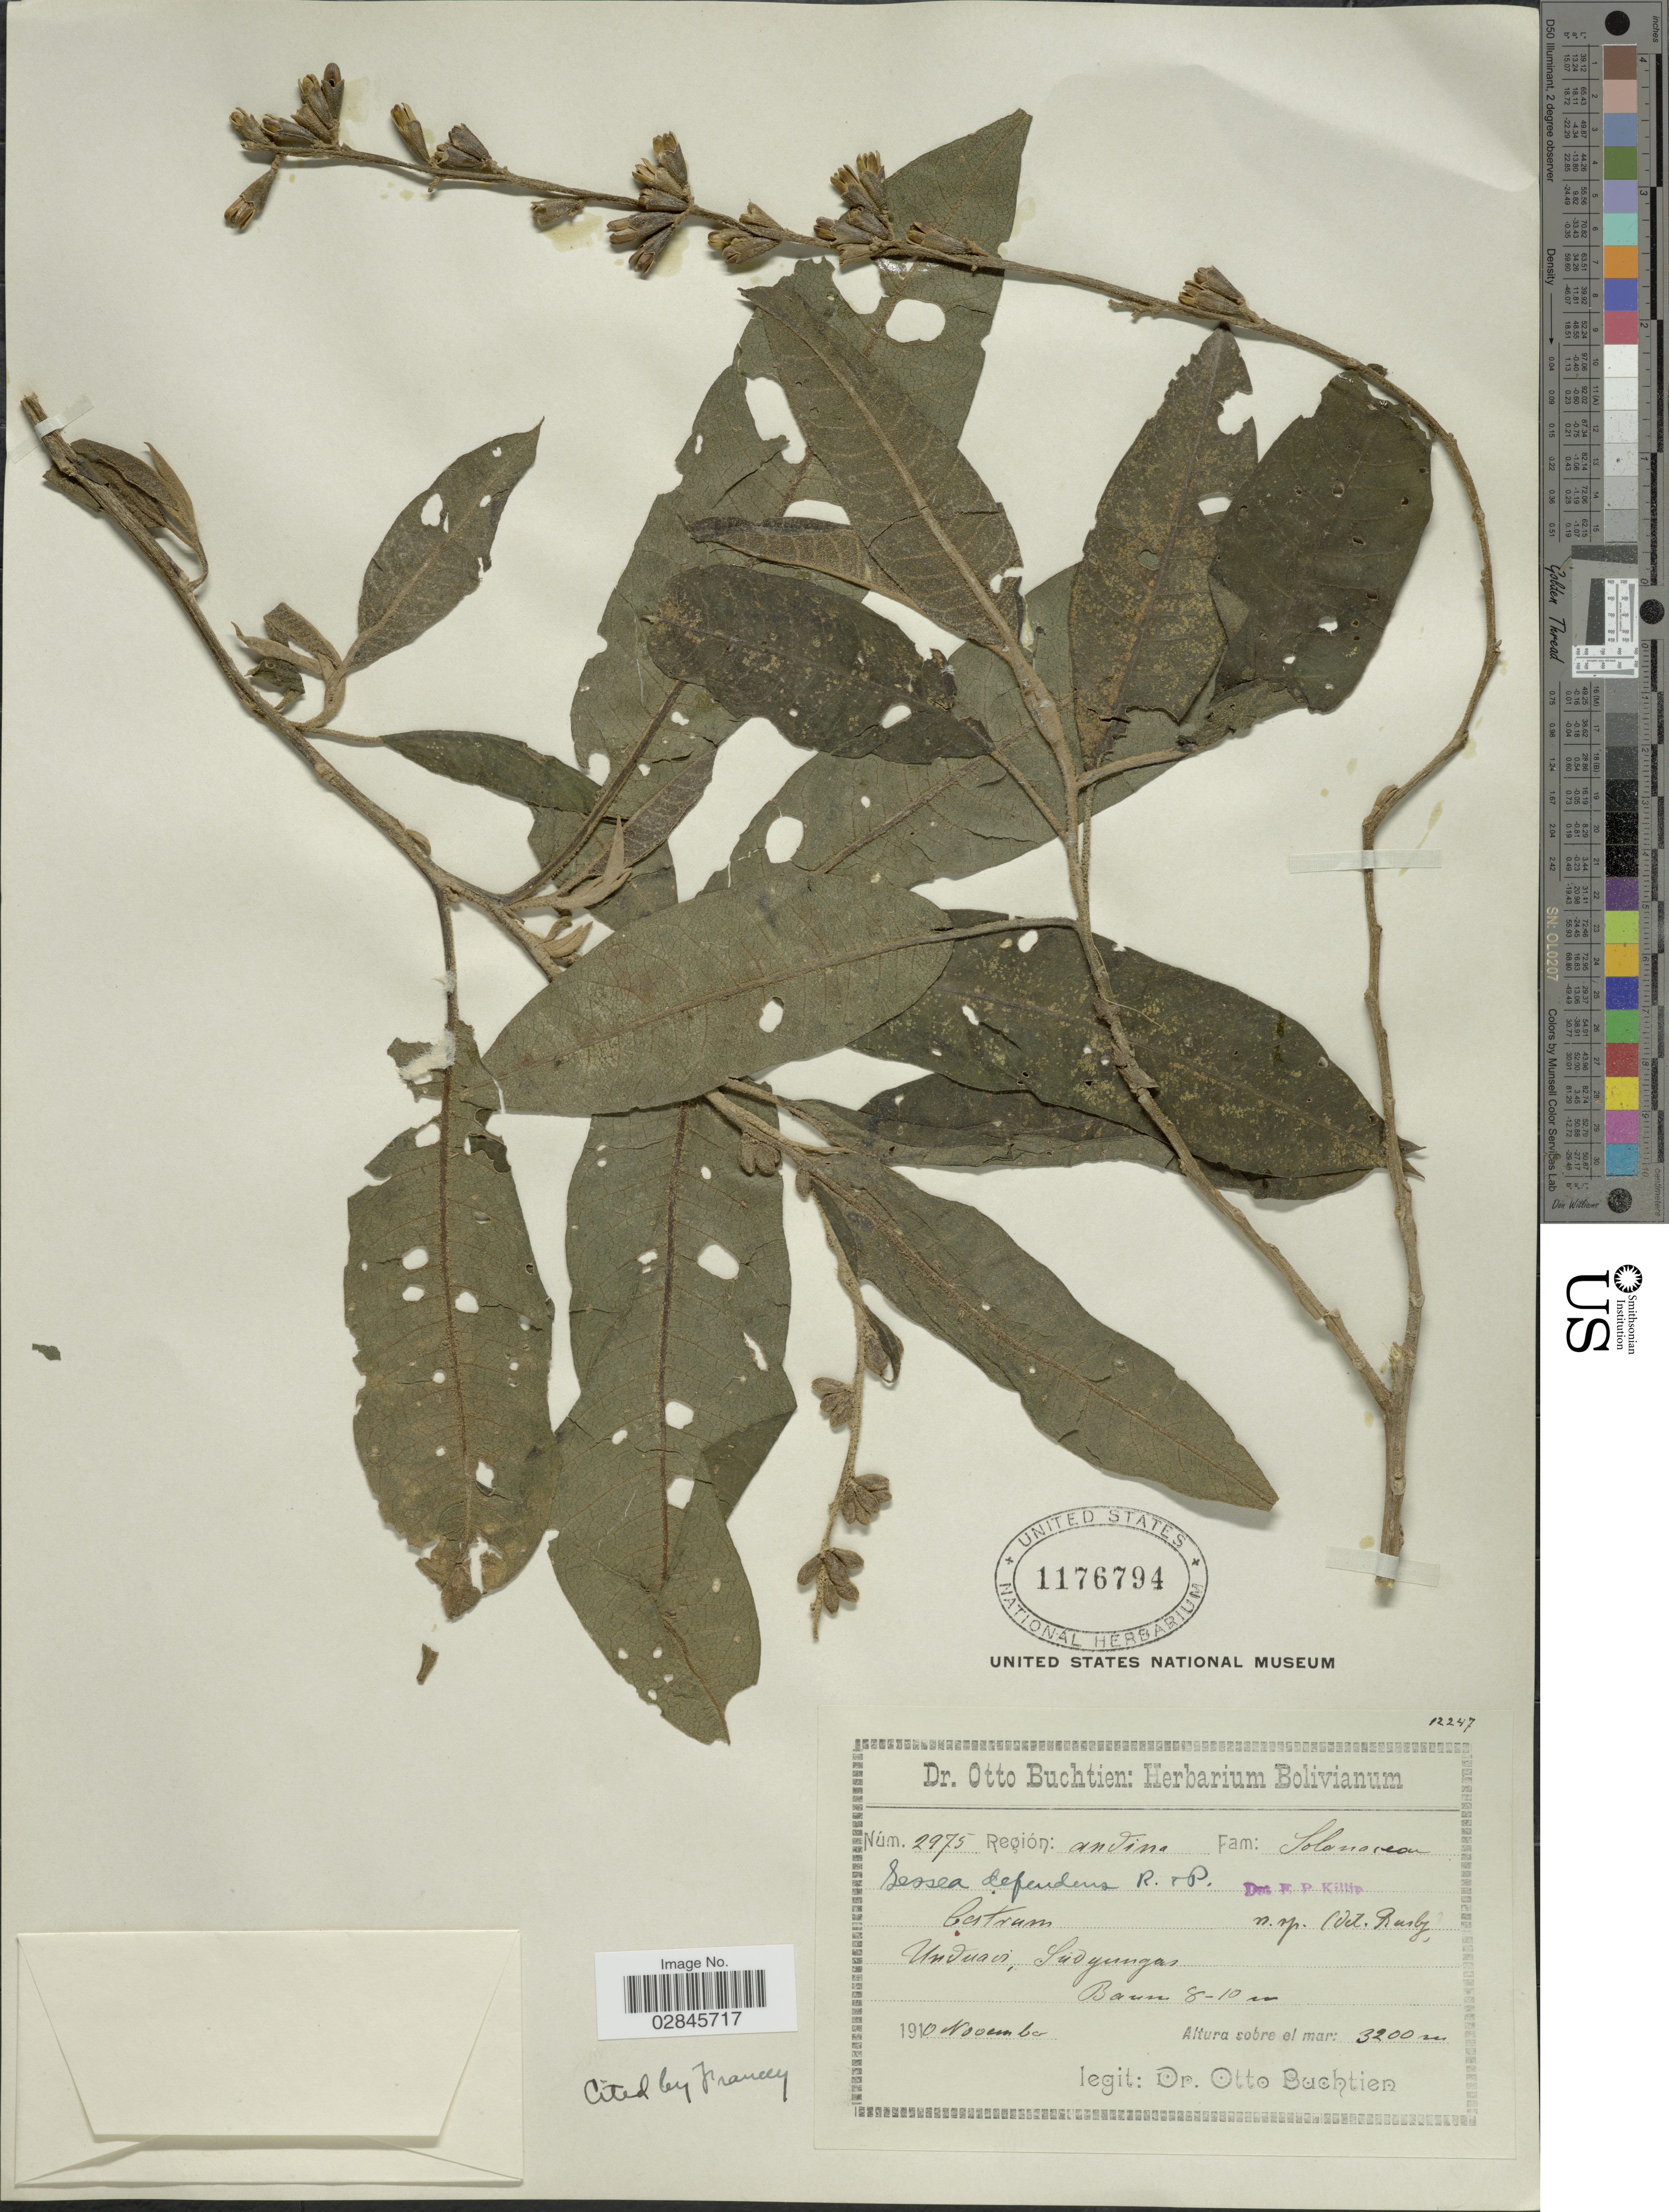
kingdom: Plantae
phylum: Tracheophyta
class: Magnoliopsida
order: Solanales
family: Solanaceae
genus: Sessea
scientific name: Sessea dependens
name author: Ruiz & Pav.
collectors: O. Buchtien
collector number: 2975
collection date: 1910-11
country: Bolivia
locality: Unduavi, Südyungas.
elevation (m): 3200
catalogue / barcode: US 1176794